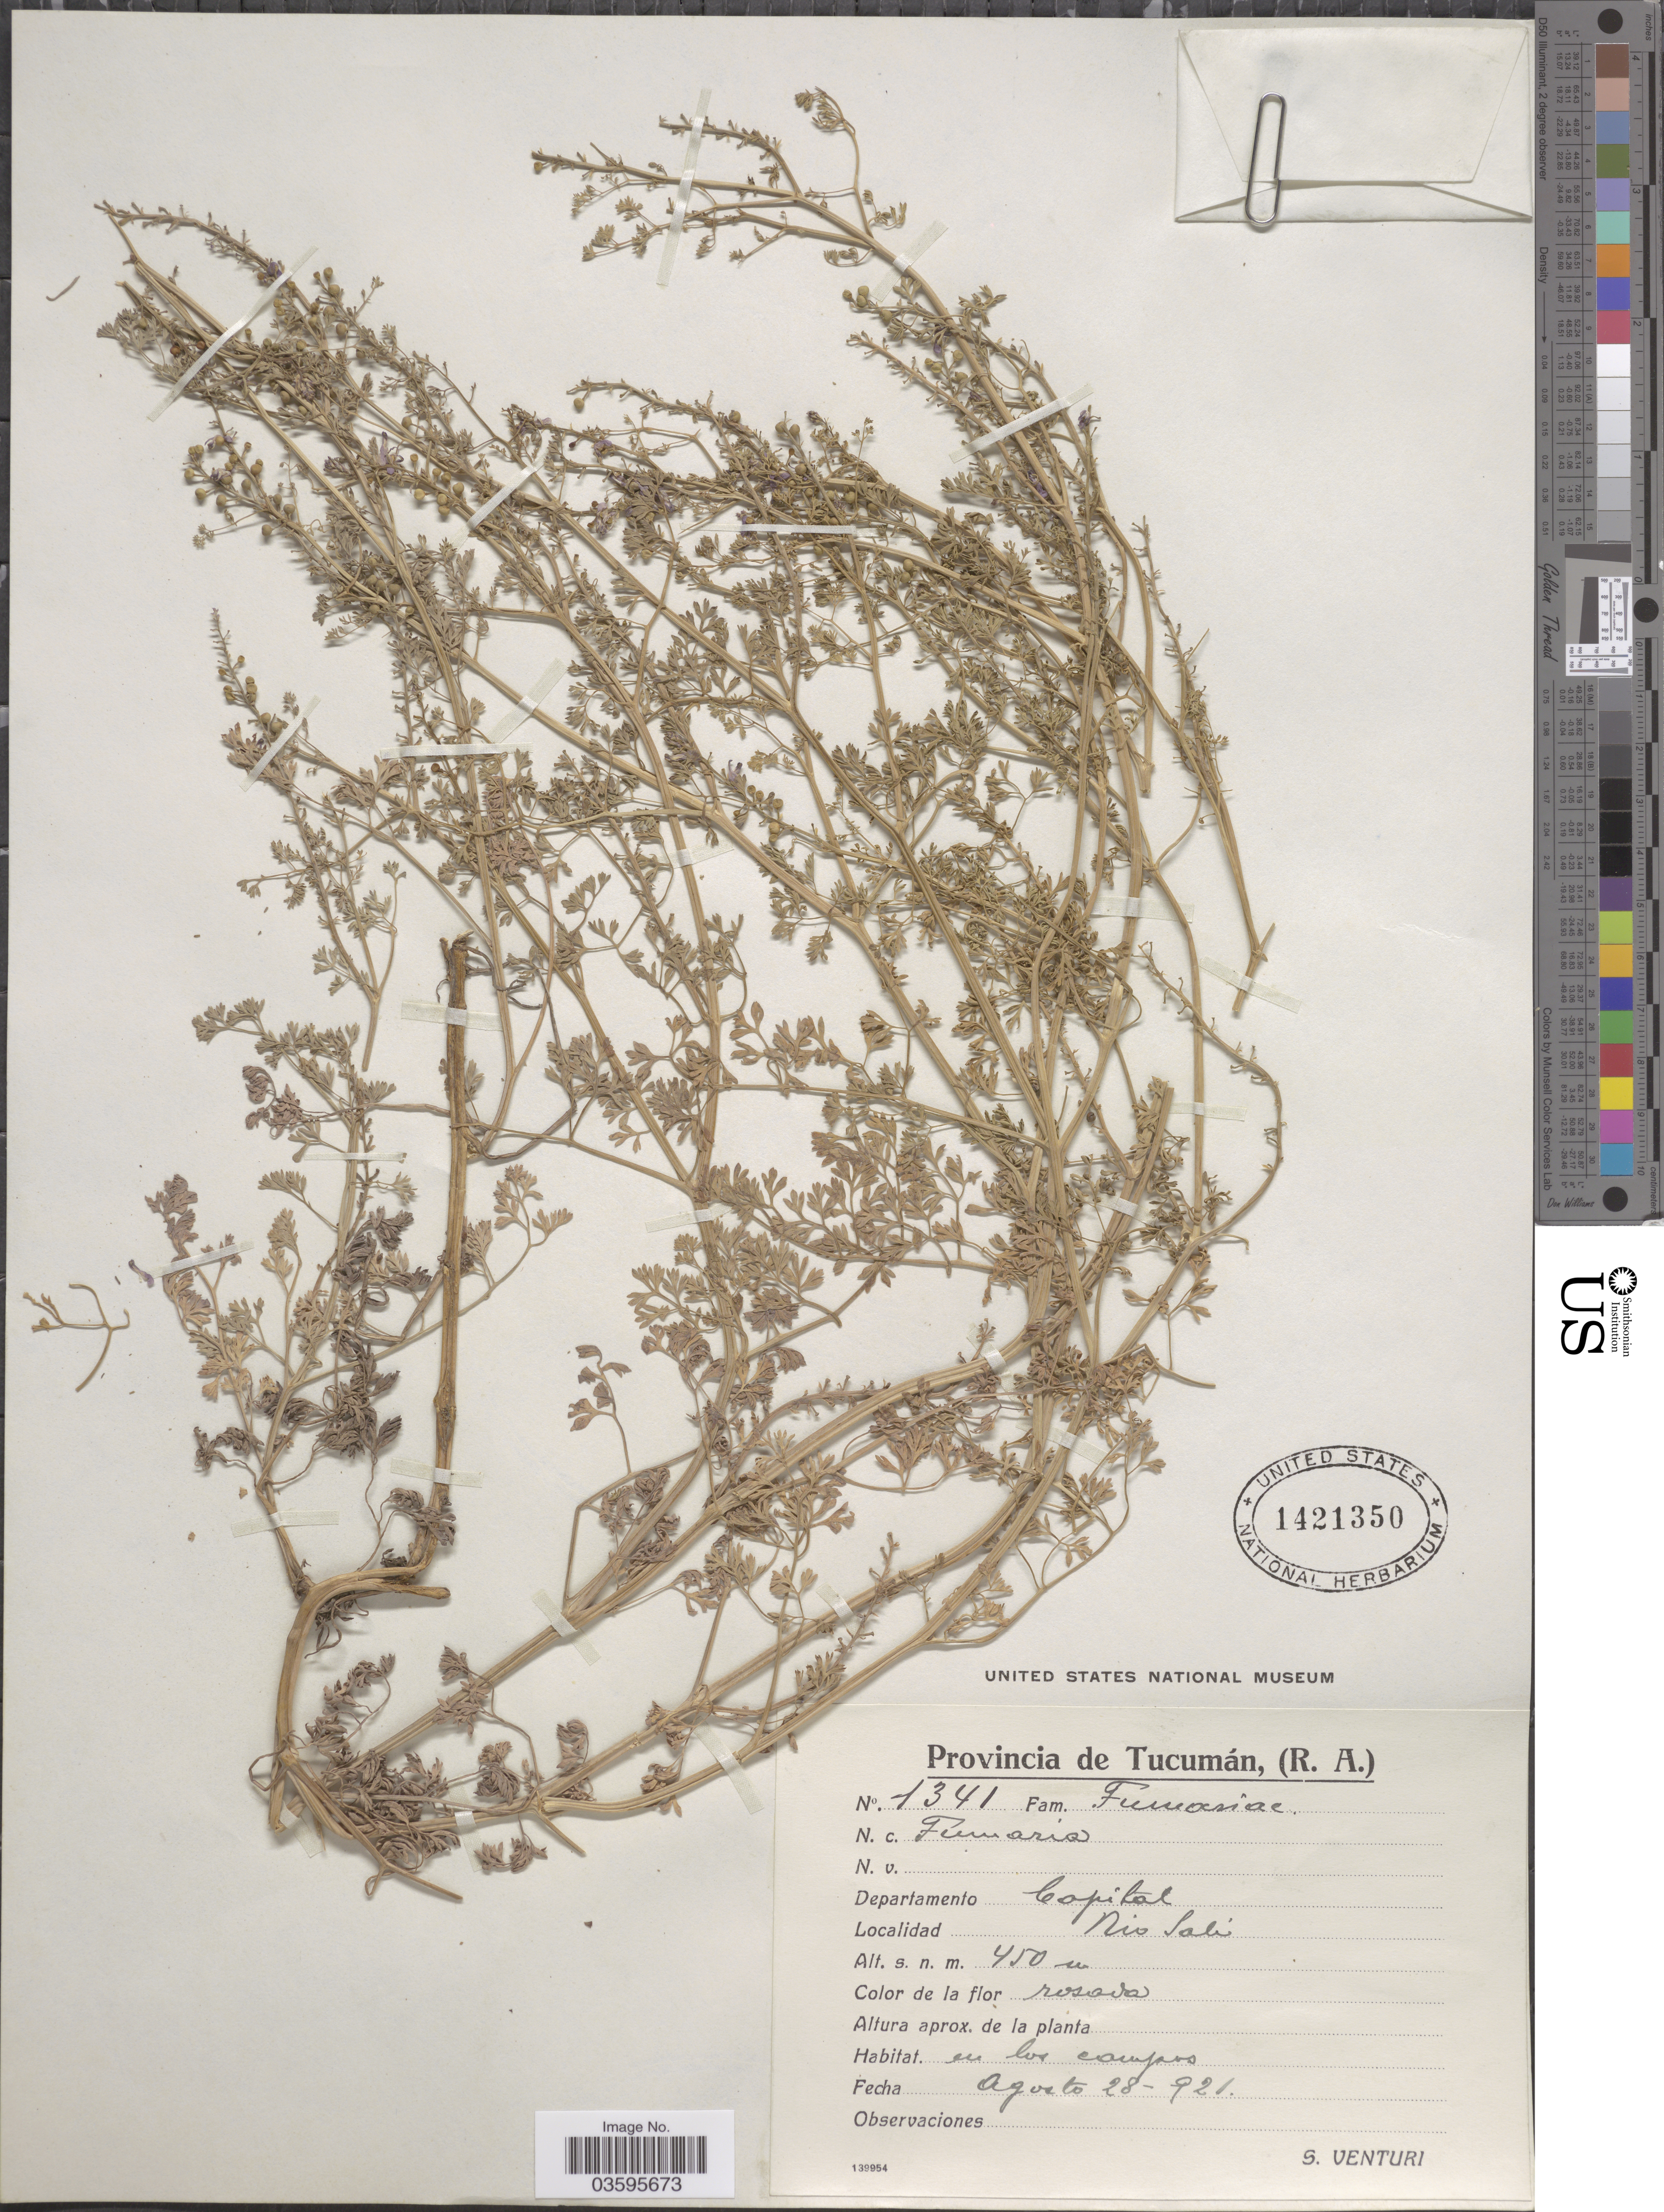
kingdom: Plantae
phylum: Tracheophyta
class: Magnoliopsida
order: Ranunculales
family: Papaveraceae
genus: Fumaria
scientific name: Fumaria sp.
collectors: S. Venturi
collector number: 1341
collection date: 1921-08-28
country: Argentina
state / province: Tucuman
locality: Departamento Capital, Rio Sali.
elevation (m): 450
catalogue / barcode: US 1421350